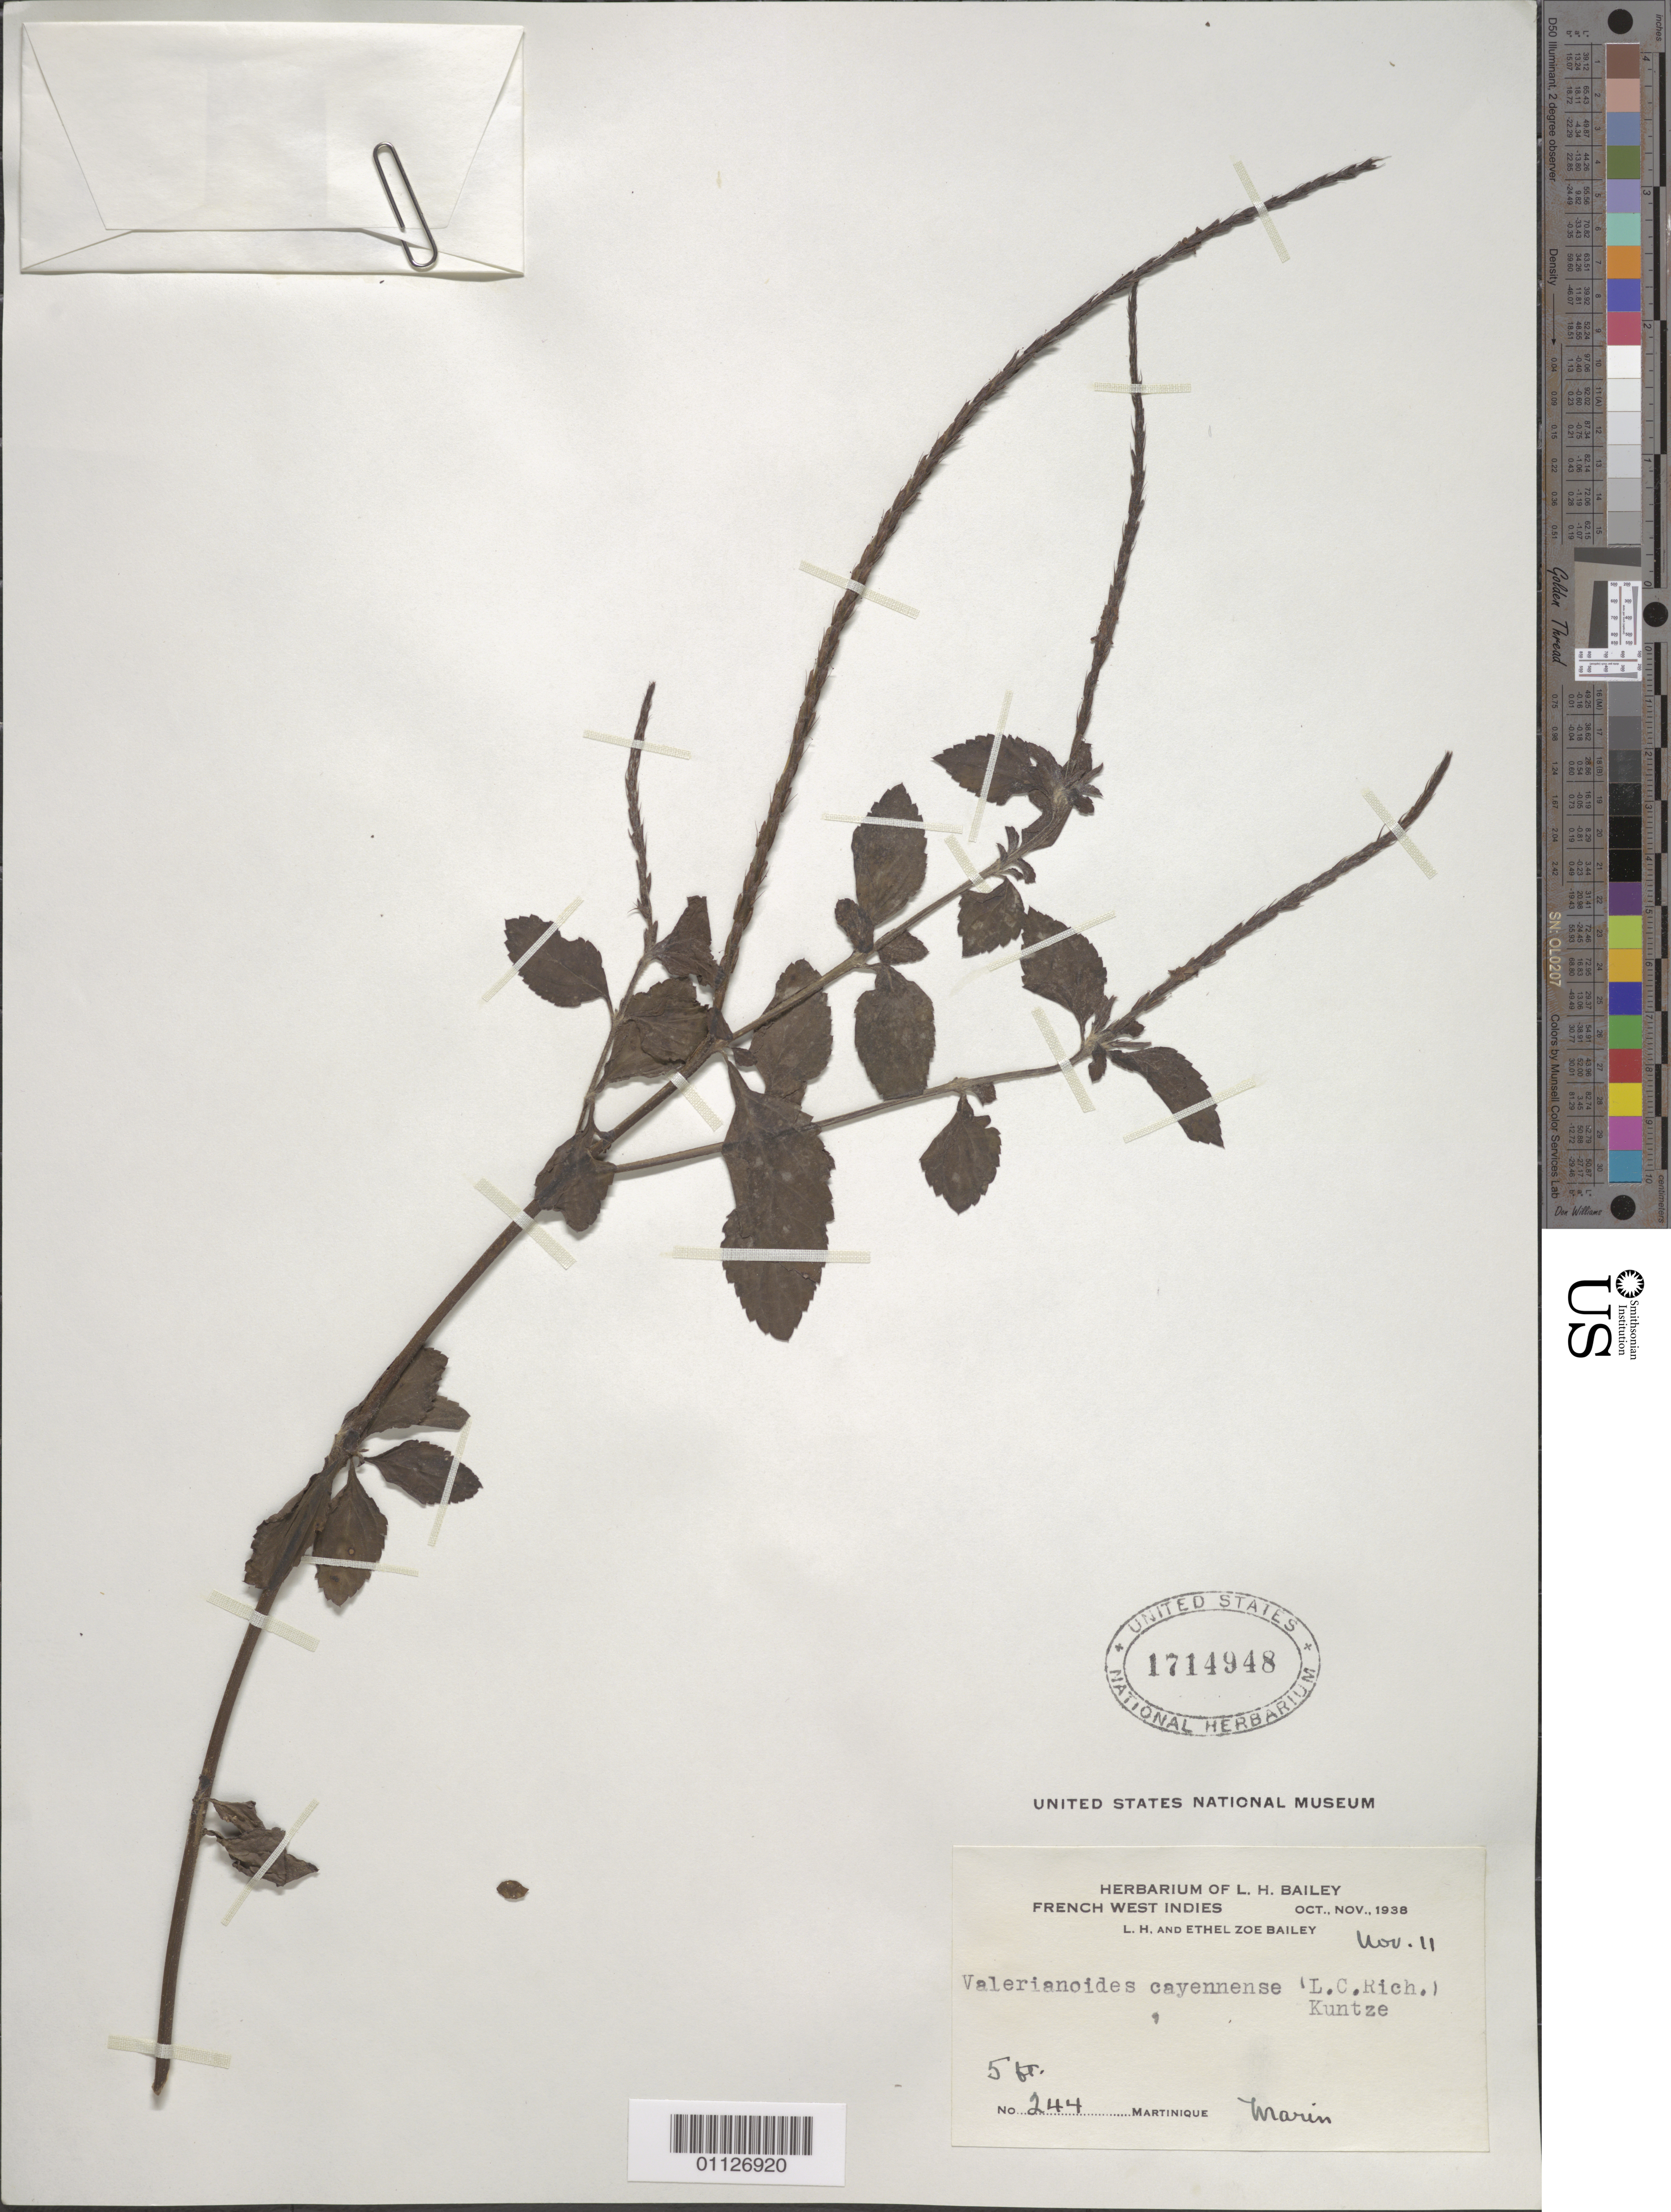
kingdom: Plantae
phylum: Tracheophyta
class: Magnoliopsida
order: Lamiales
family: Verbenaceae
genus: Stachytarpheta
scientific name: Stachytarpheta cayennensis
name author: (Rich.) Vahl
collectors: L. H. Bailey & E. Z. Bailey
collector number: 244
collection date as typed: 11 Nov 1938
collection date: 1938-11-11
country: Martinique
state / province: Le Marin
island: Martinique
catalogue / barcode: US 1714948